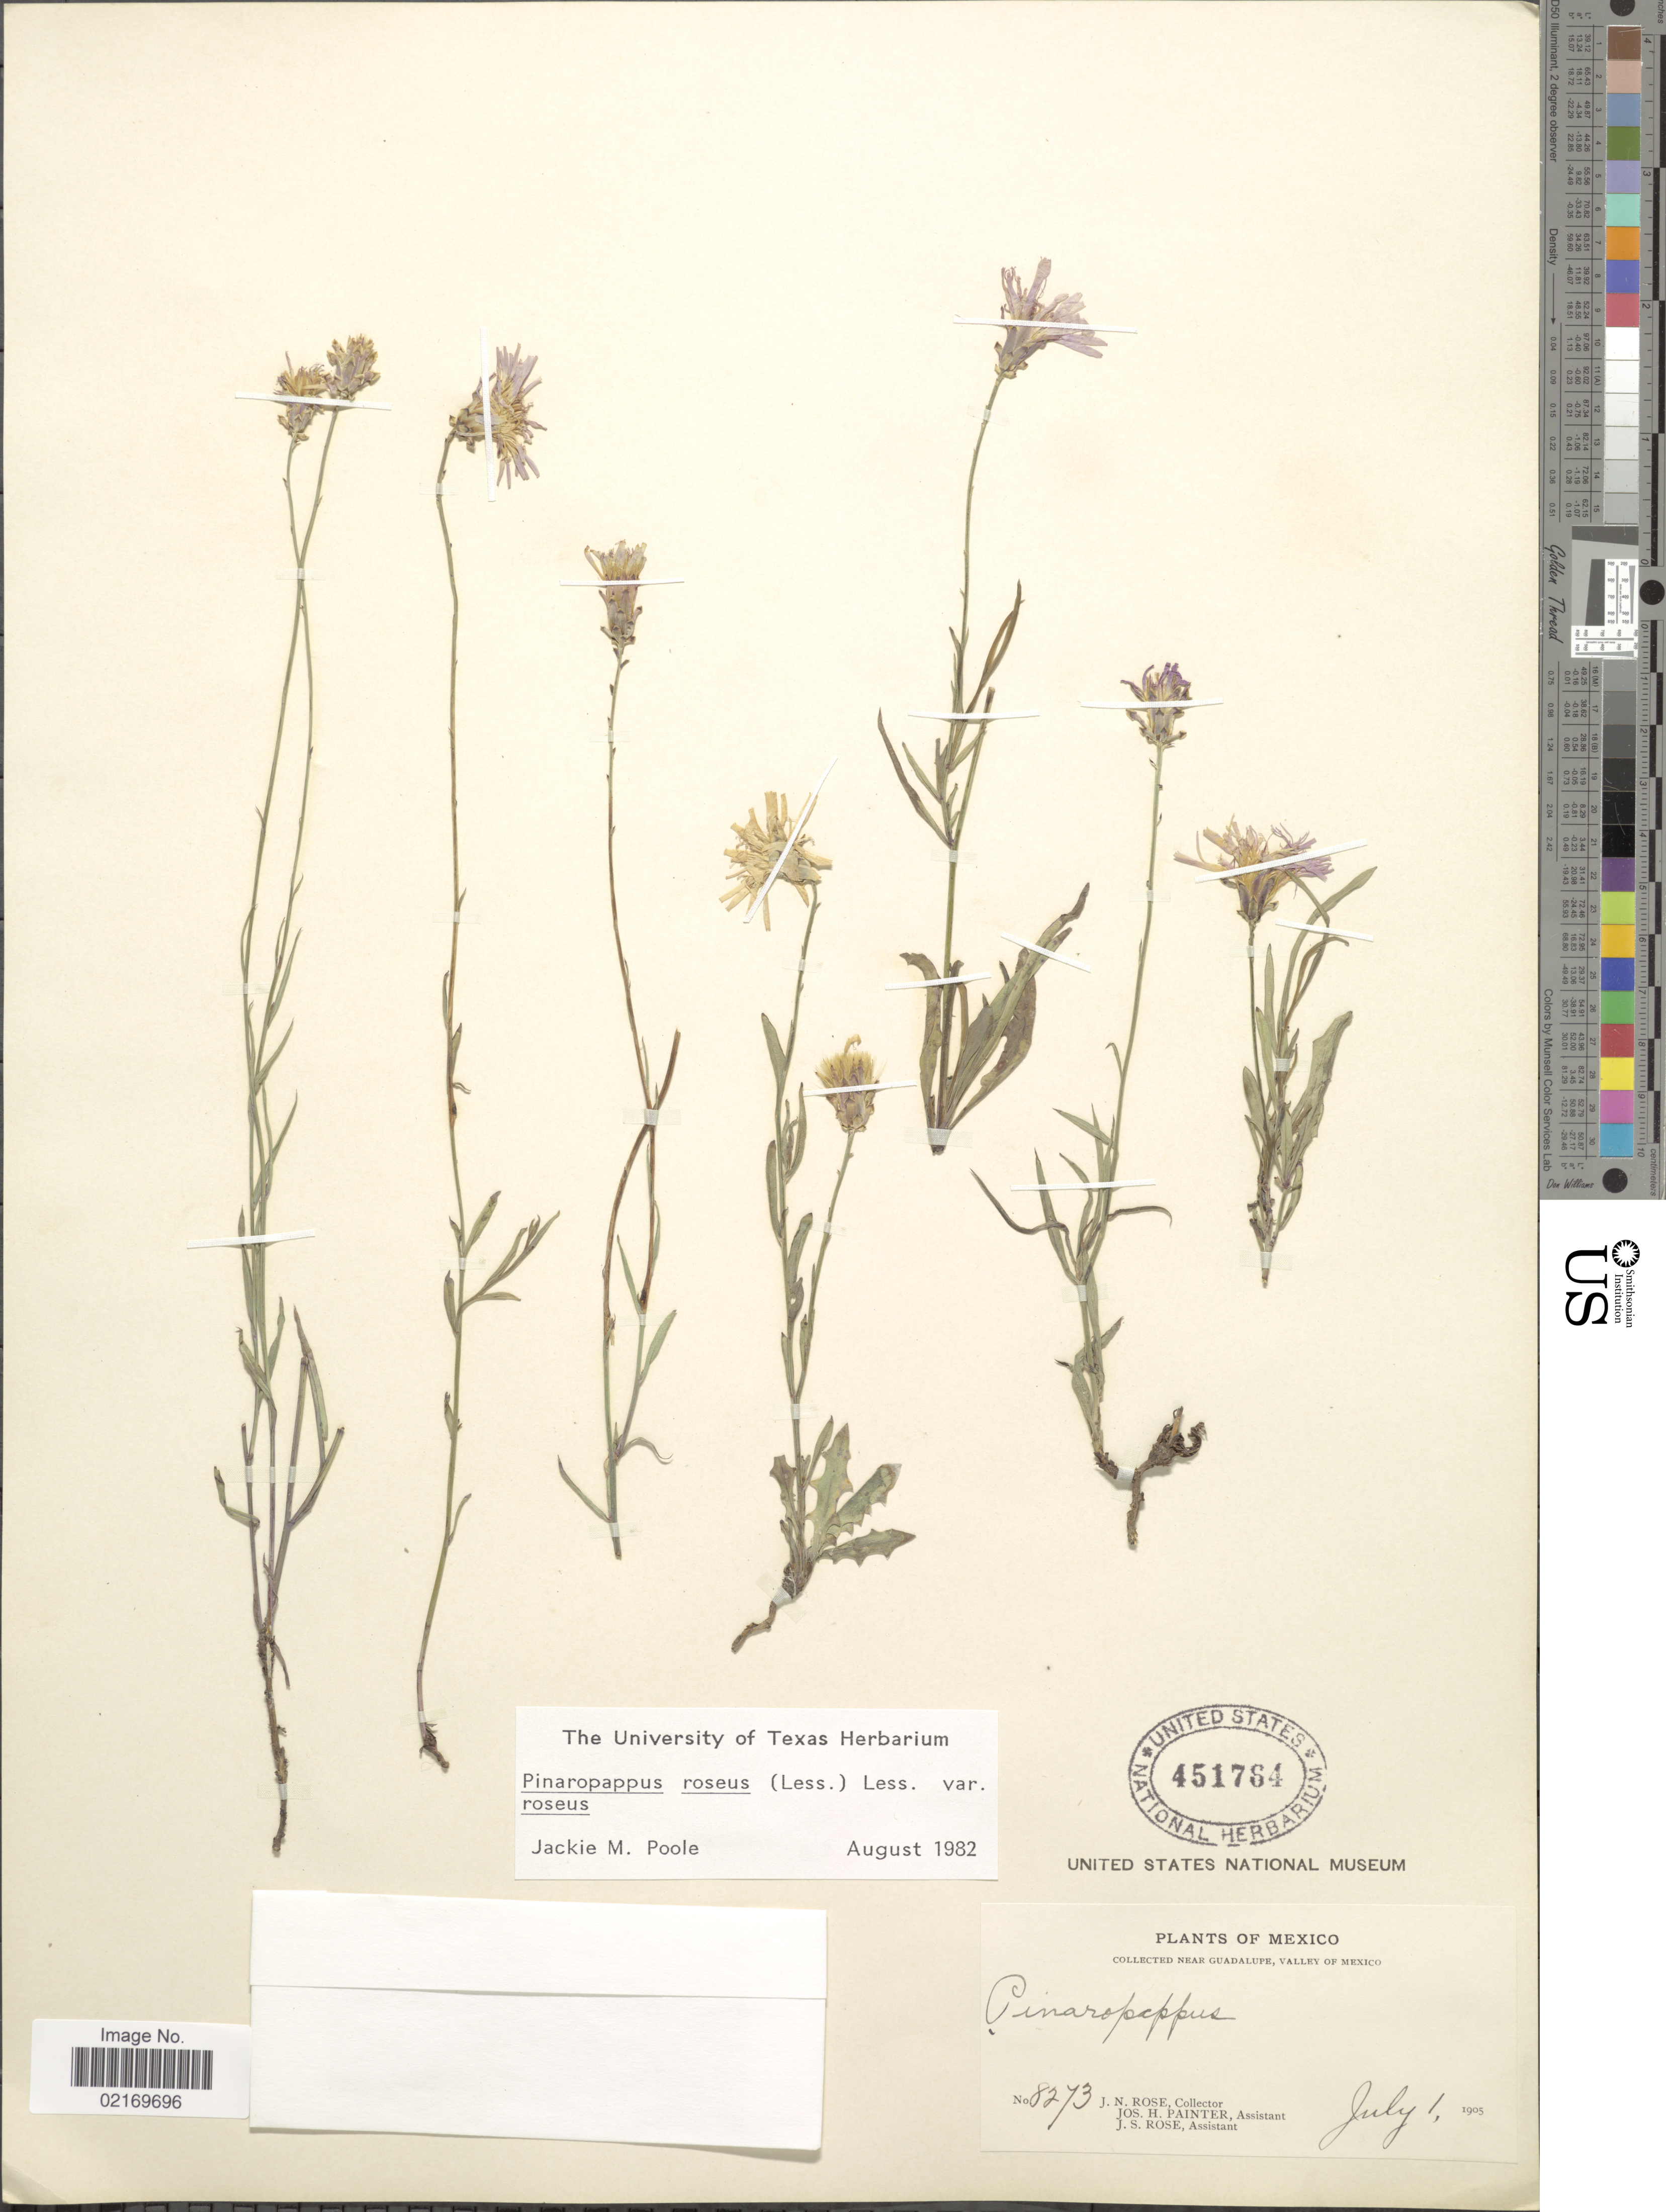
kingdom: Plantae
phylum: Tracheophyta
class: Magnoliopsida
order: Asterales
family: Asteraceae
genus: Pinaropappus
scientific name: Pinaropappus roseus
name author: Less.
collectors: J. N. Rose, J. H. Painter & J. S. Rose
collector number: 8273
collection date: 1905-07-01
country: Mexico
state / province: Baja California Norte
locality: Near Guadalupe, Valley of Mexico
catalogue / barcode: US 451764